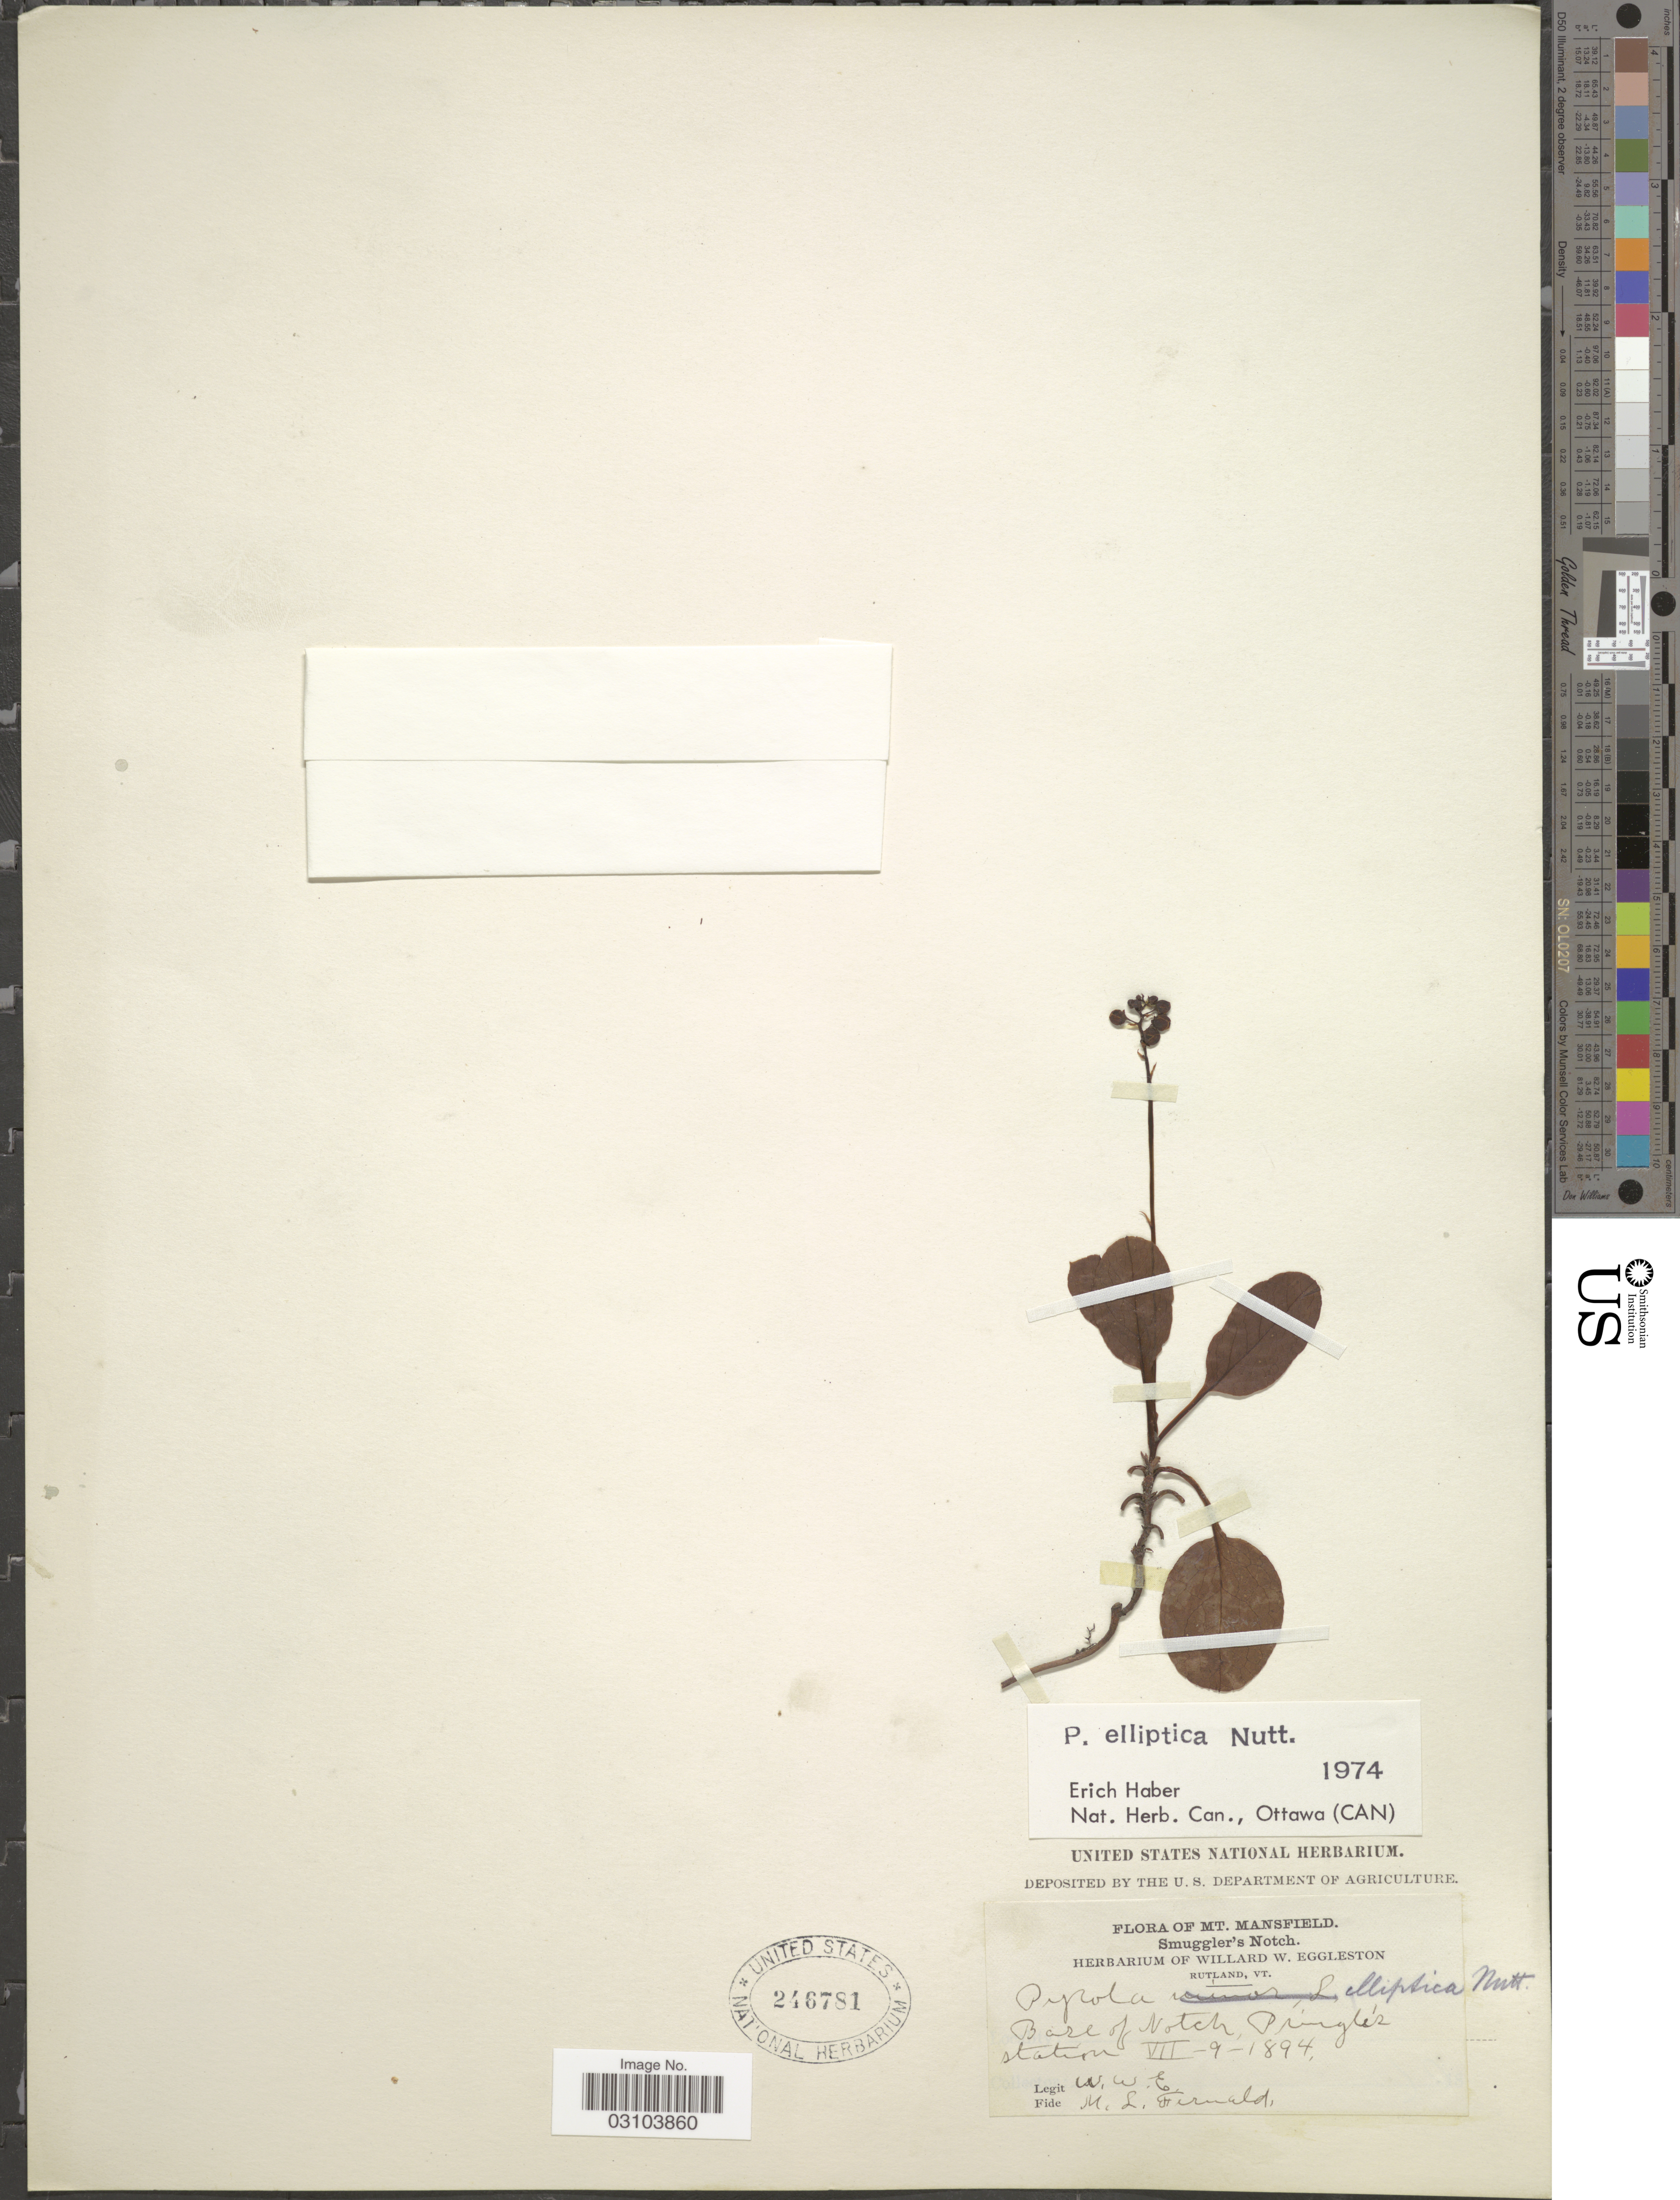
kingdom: Plantae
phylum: Tracheophyta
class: Magnoliopsida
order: Ericales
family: Ericaceae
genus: Pyrola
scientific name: Pyrola elliptica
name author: Nutt.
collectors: W. W. Eggleston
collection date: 1894-07-09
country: United States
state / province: Vermont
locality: Mt. Mansfield. Smuggler's Notch. Base of Notch, Pringle's station.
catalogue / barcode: US 246781